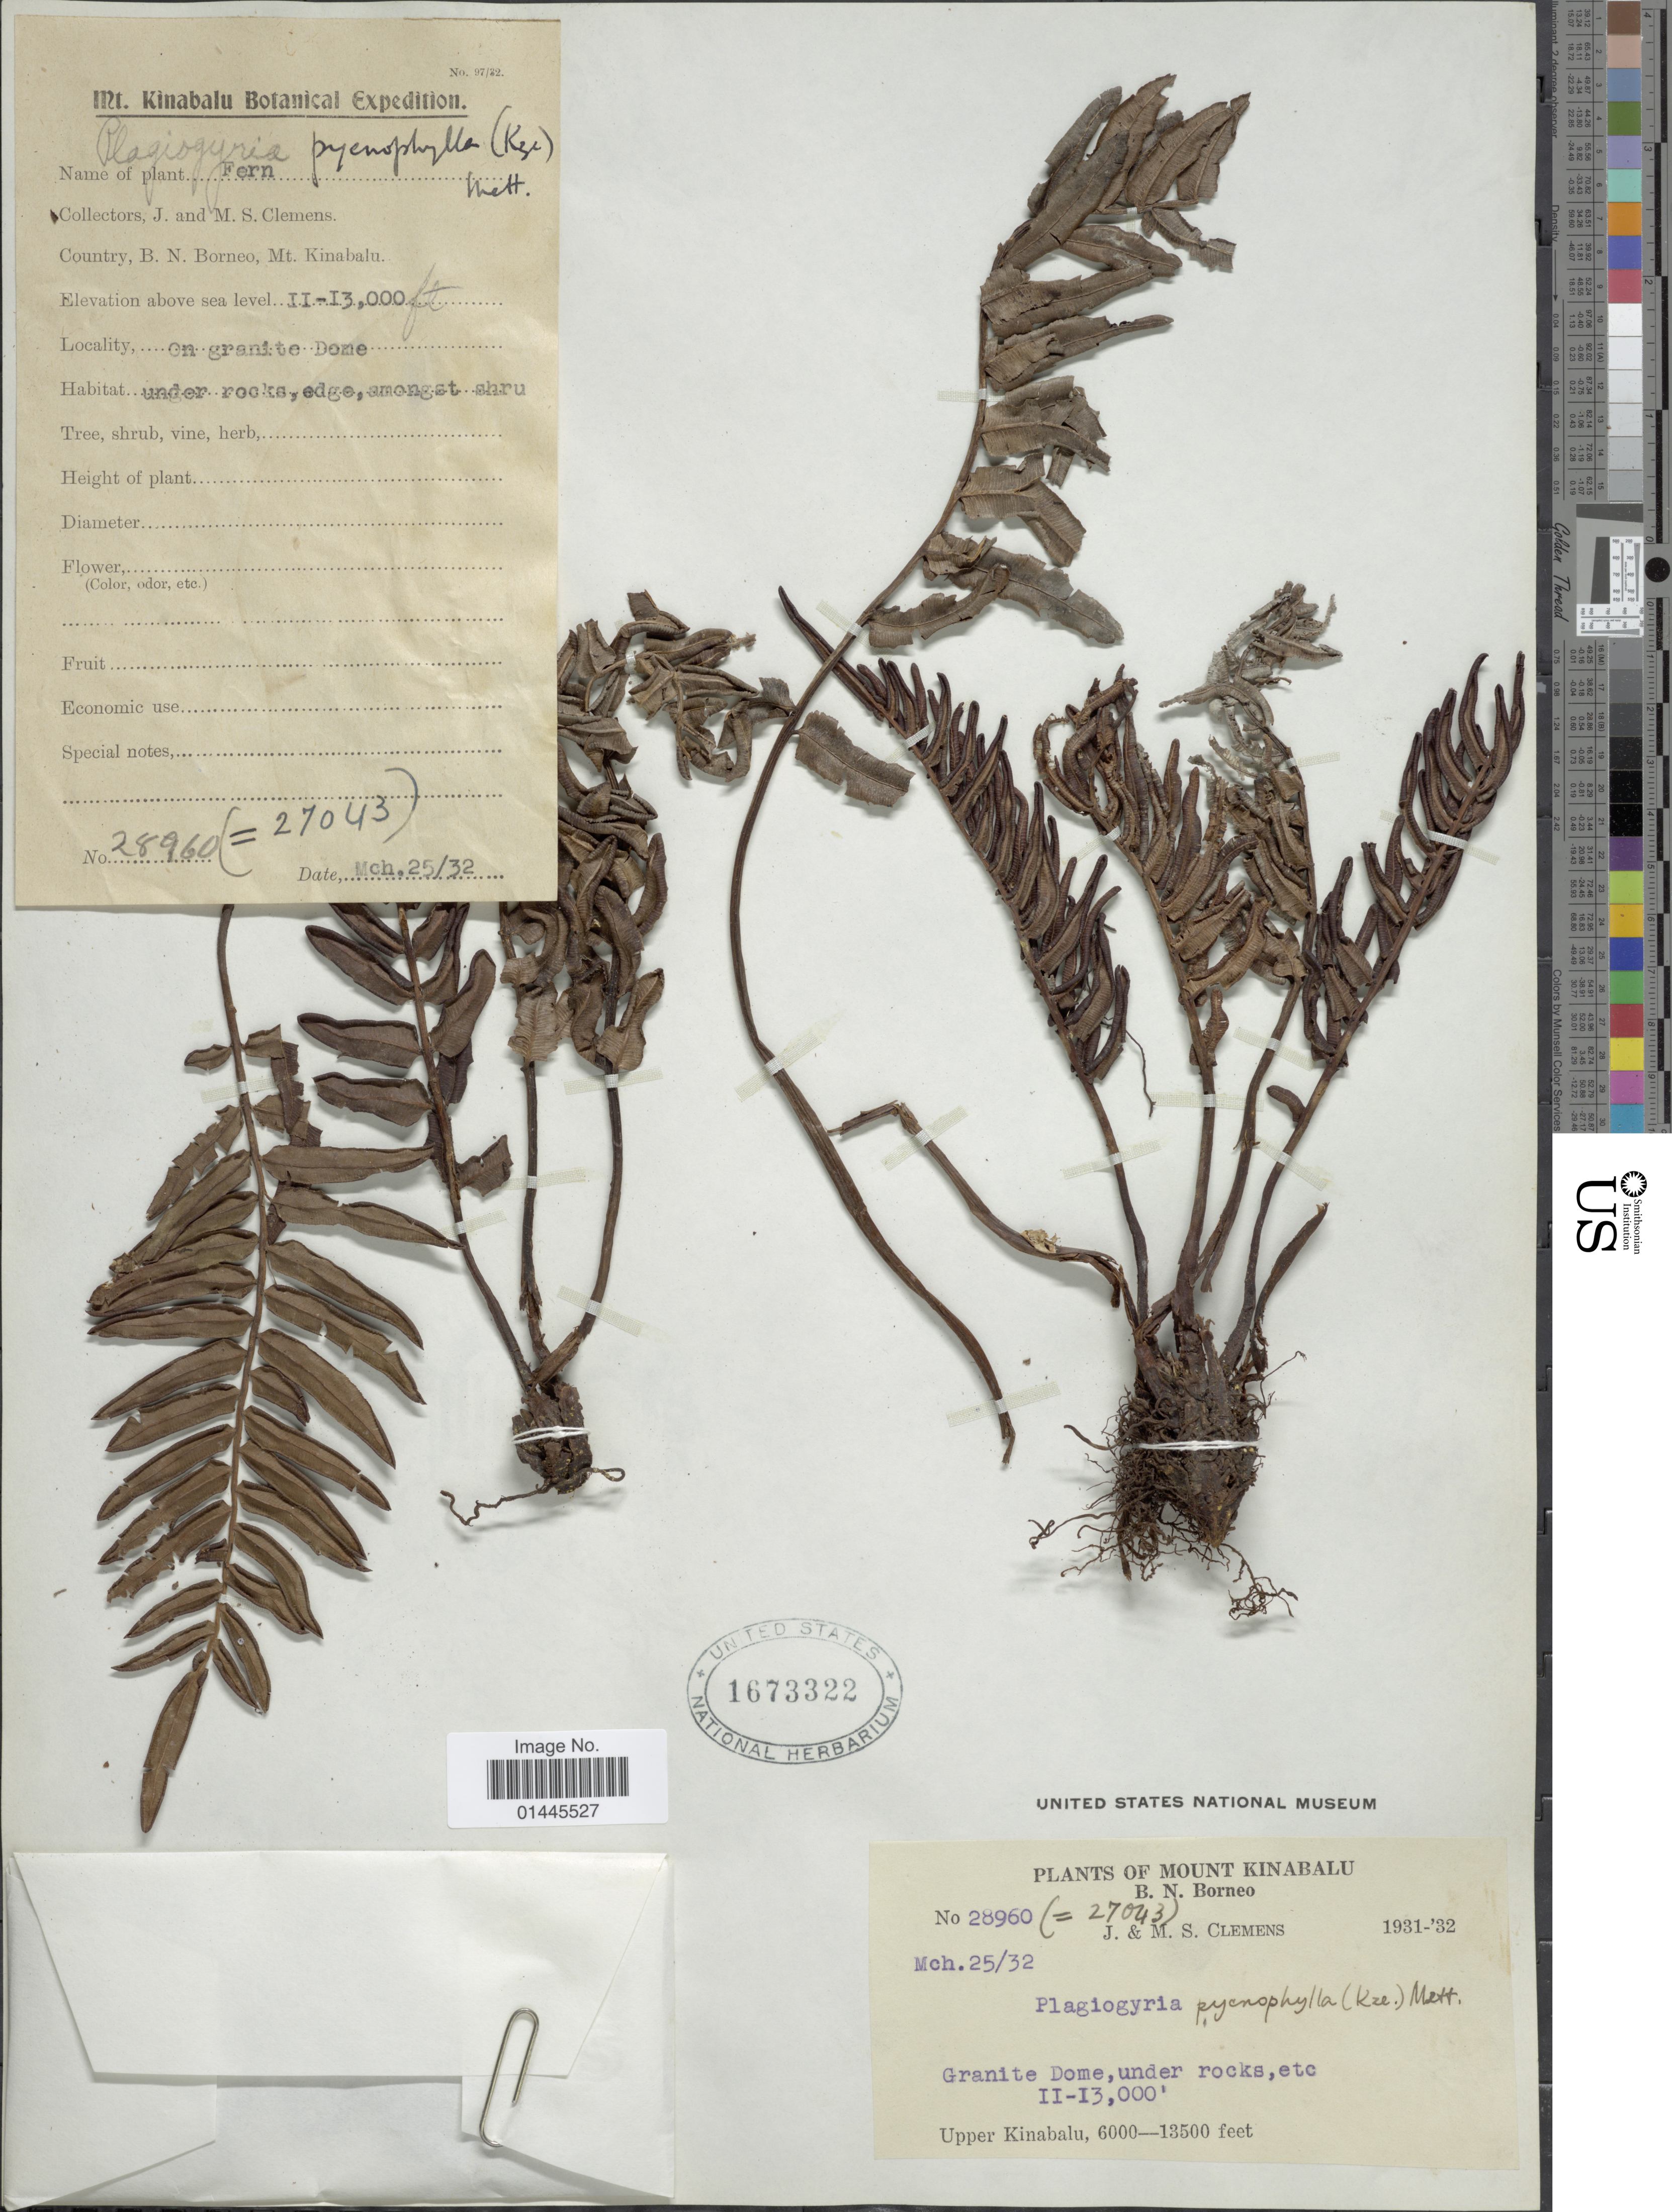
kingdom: Plantae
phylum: Tracheophyta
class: Polypodiopsida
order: Cyatheales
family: Plagiogyriaceae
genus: Plagiogyria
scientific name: Plagiogyria pycnophylla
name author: (Kunze) Mett.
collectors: J. Clemens & M. S. Clemens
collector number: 28960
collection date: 1932-03-25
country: Malaysia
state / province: Sabah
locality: Mount Kinabalu, Granite Dome, under rocks, Upper Kinabalu, B.N. Borneo.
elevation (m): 3353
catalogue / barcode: US 1673322